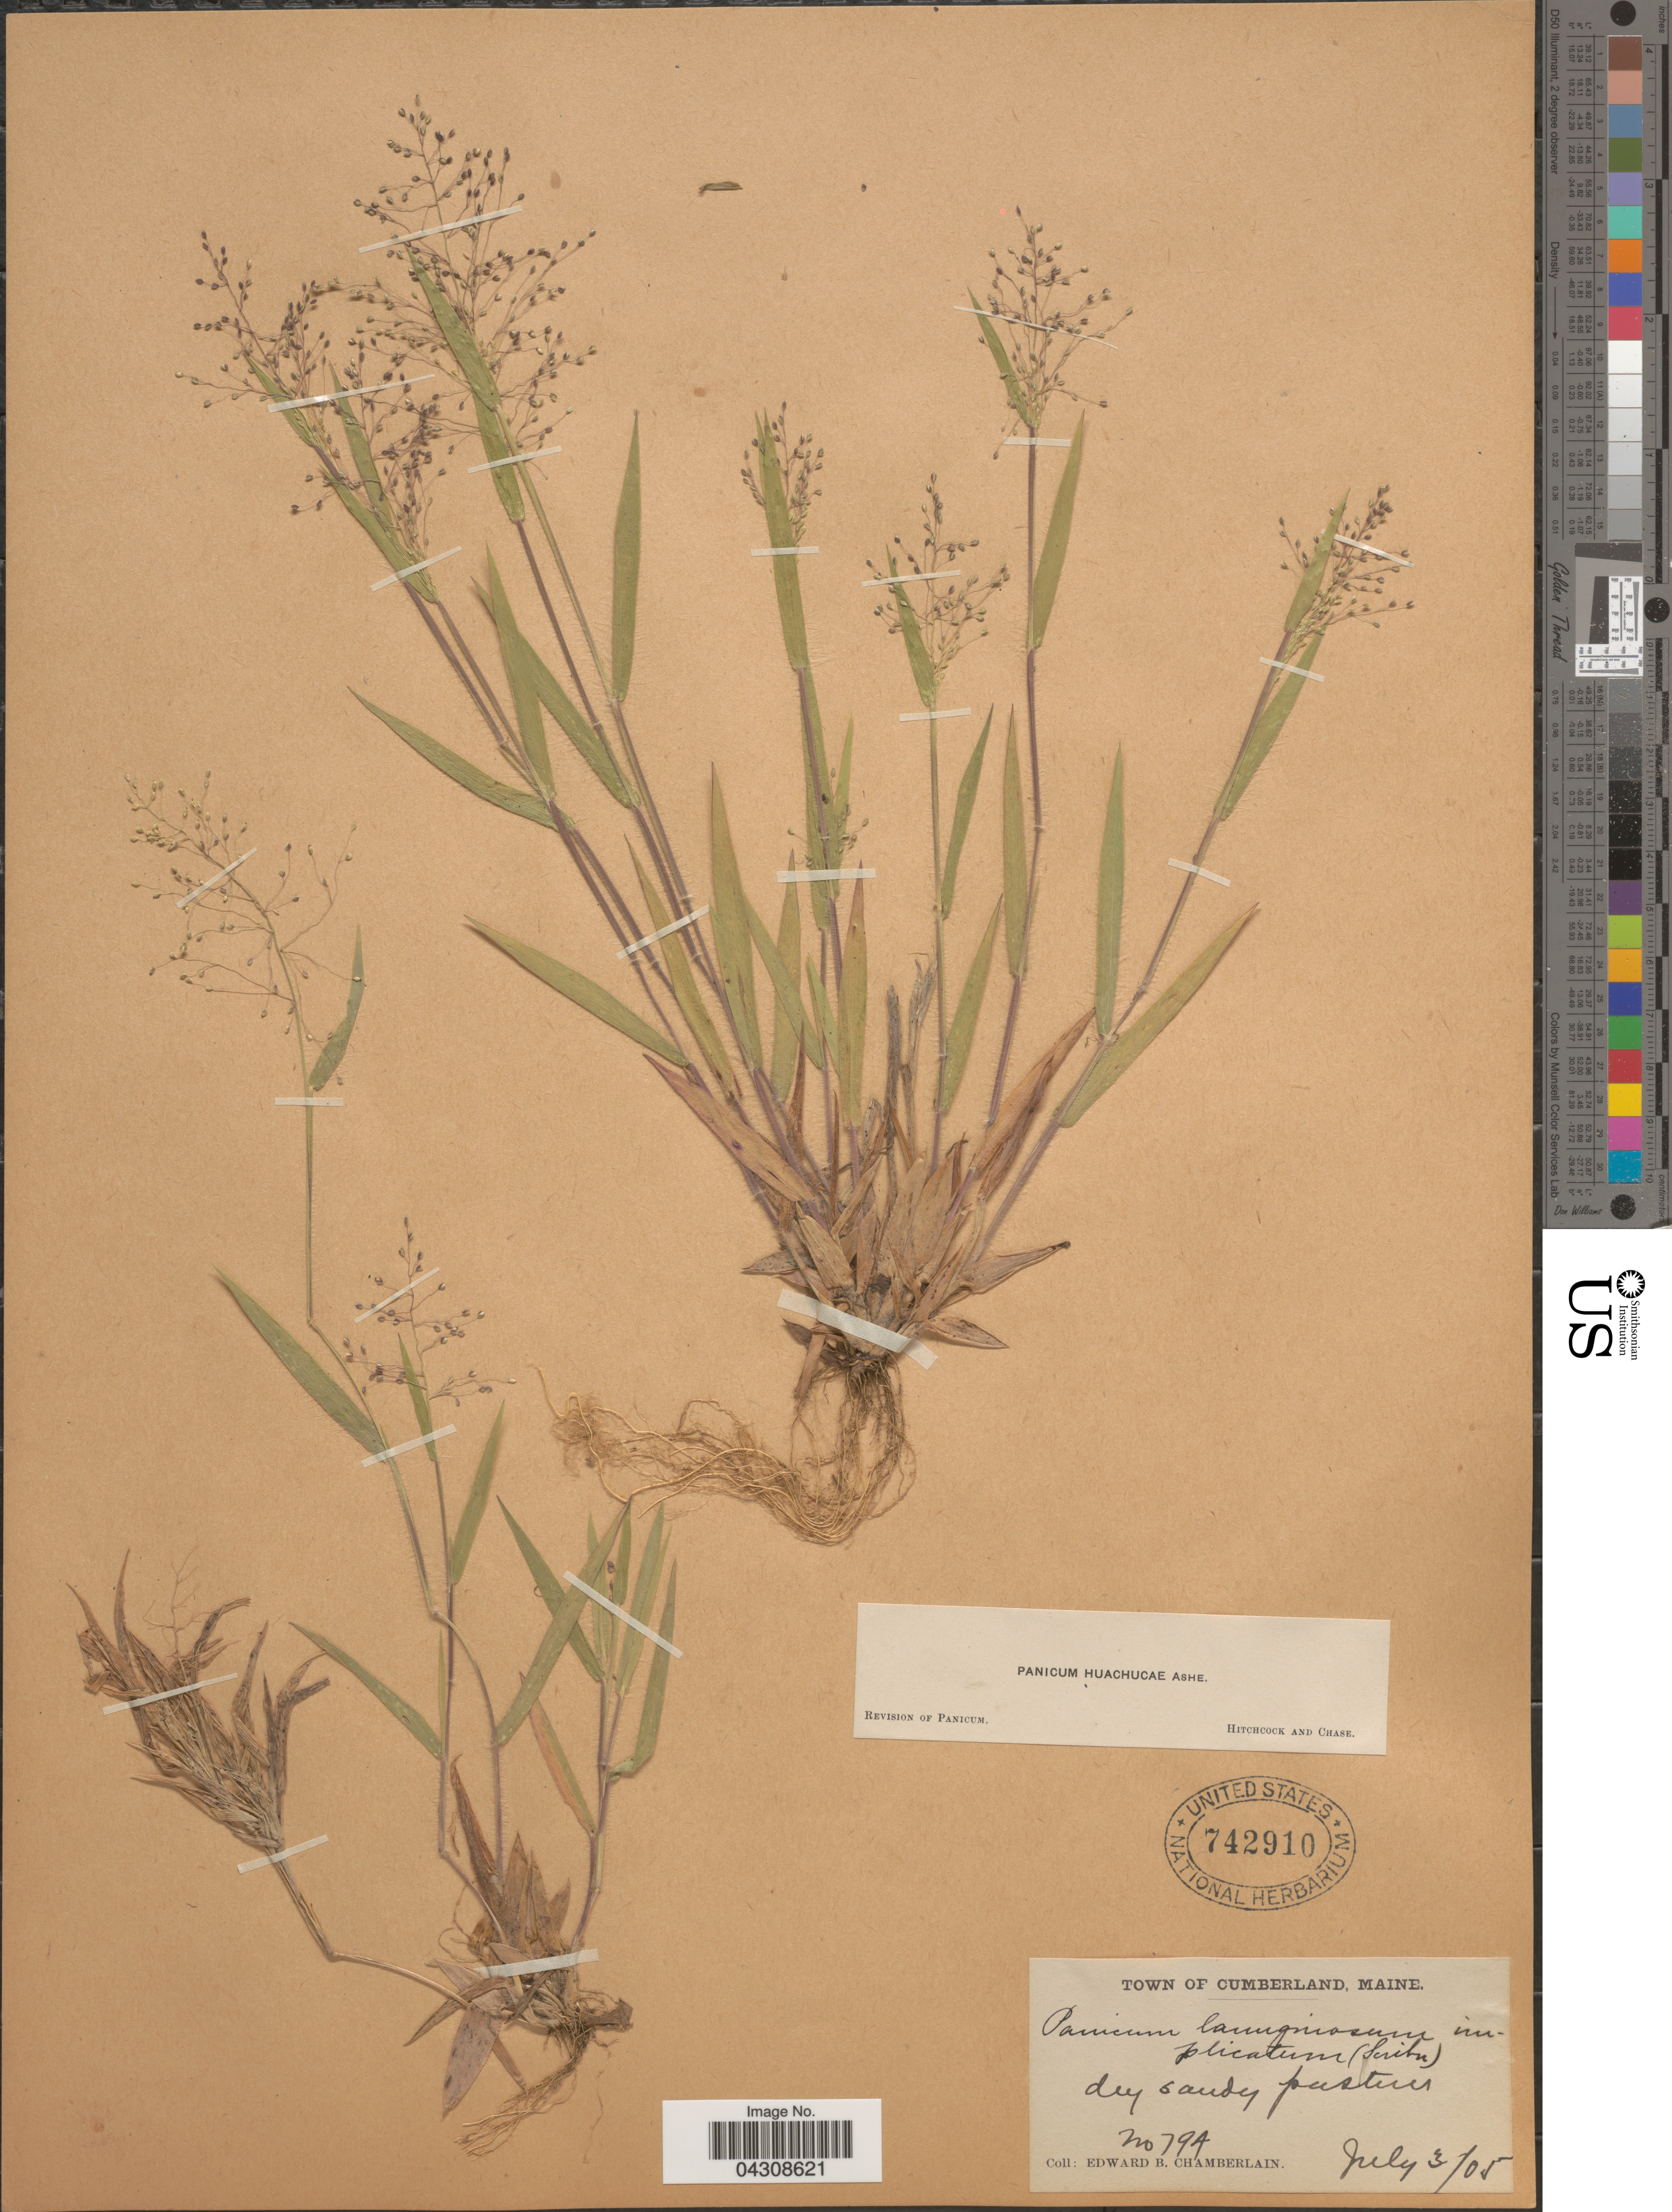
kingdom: Plantae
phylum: Tracheophyta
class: Liliopsida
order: Poales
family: Poaceae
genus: Dichanthelium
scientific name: Dichanthelium acuminatum var. acuminatum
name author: (Sw.) Gould & C.A. Clark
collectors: E. Chamberlain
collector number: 79A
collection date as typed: Transcribed d/m/y: 3/7/5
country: United States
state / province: Maine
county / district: Cumberland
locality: Cumberland.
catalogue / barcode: US 742910